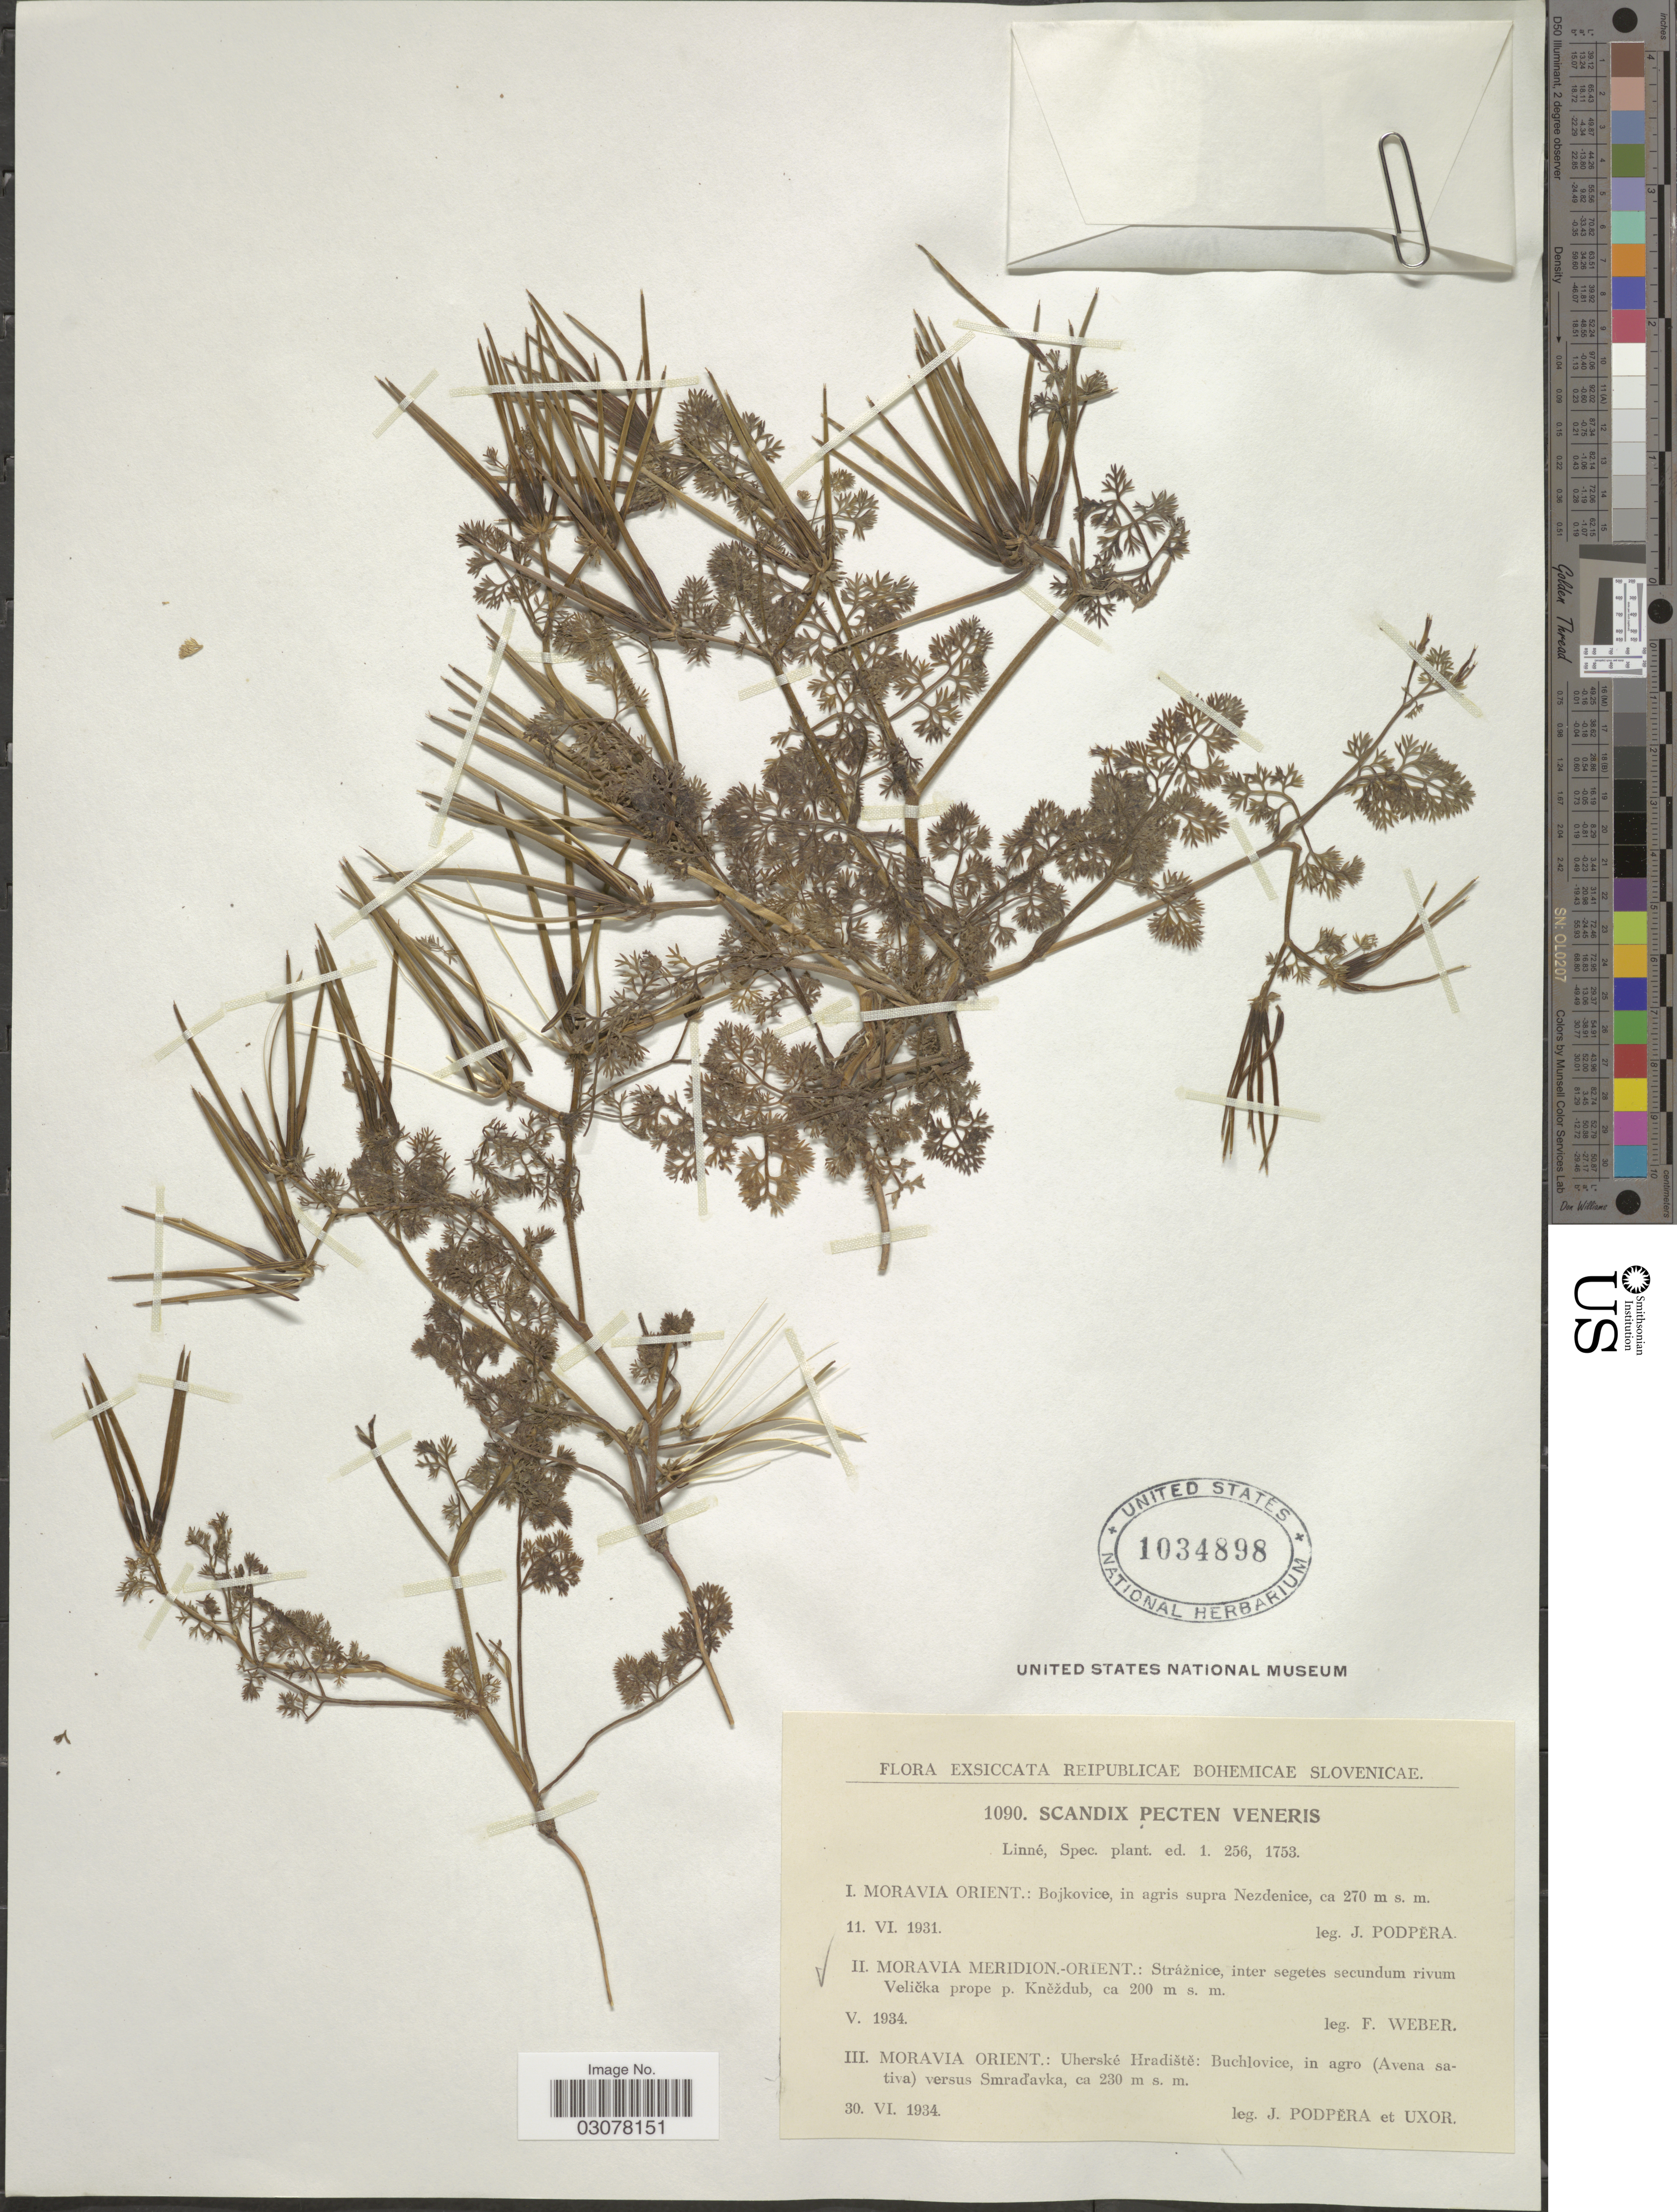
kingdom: Plantae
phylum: Tracheophyta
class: Magnoliopsida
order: Apiales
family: Apiaceae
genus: Scandix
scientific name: Scandix pecten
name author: Scop.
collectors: F. Weber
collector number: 1090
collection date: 1934-05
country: Czechia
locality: Republicae Bohemicae Slovenicae. Moravia Meridion-Orient.: Stráznice, inter segetes secundum rivum Velicka prope p. Knezdub.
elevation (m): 200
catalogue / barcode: US 1034898